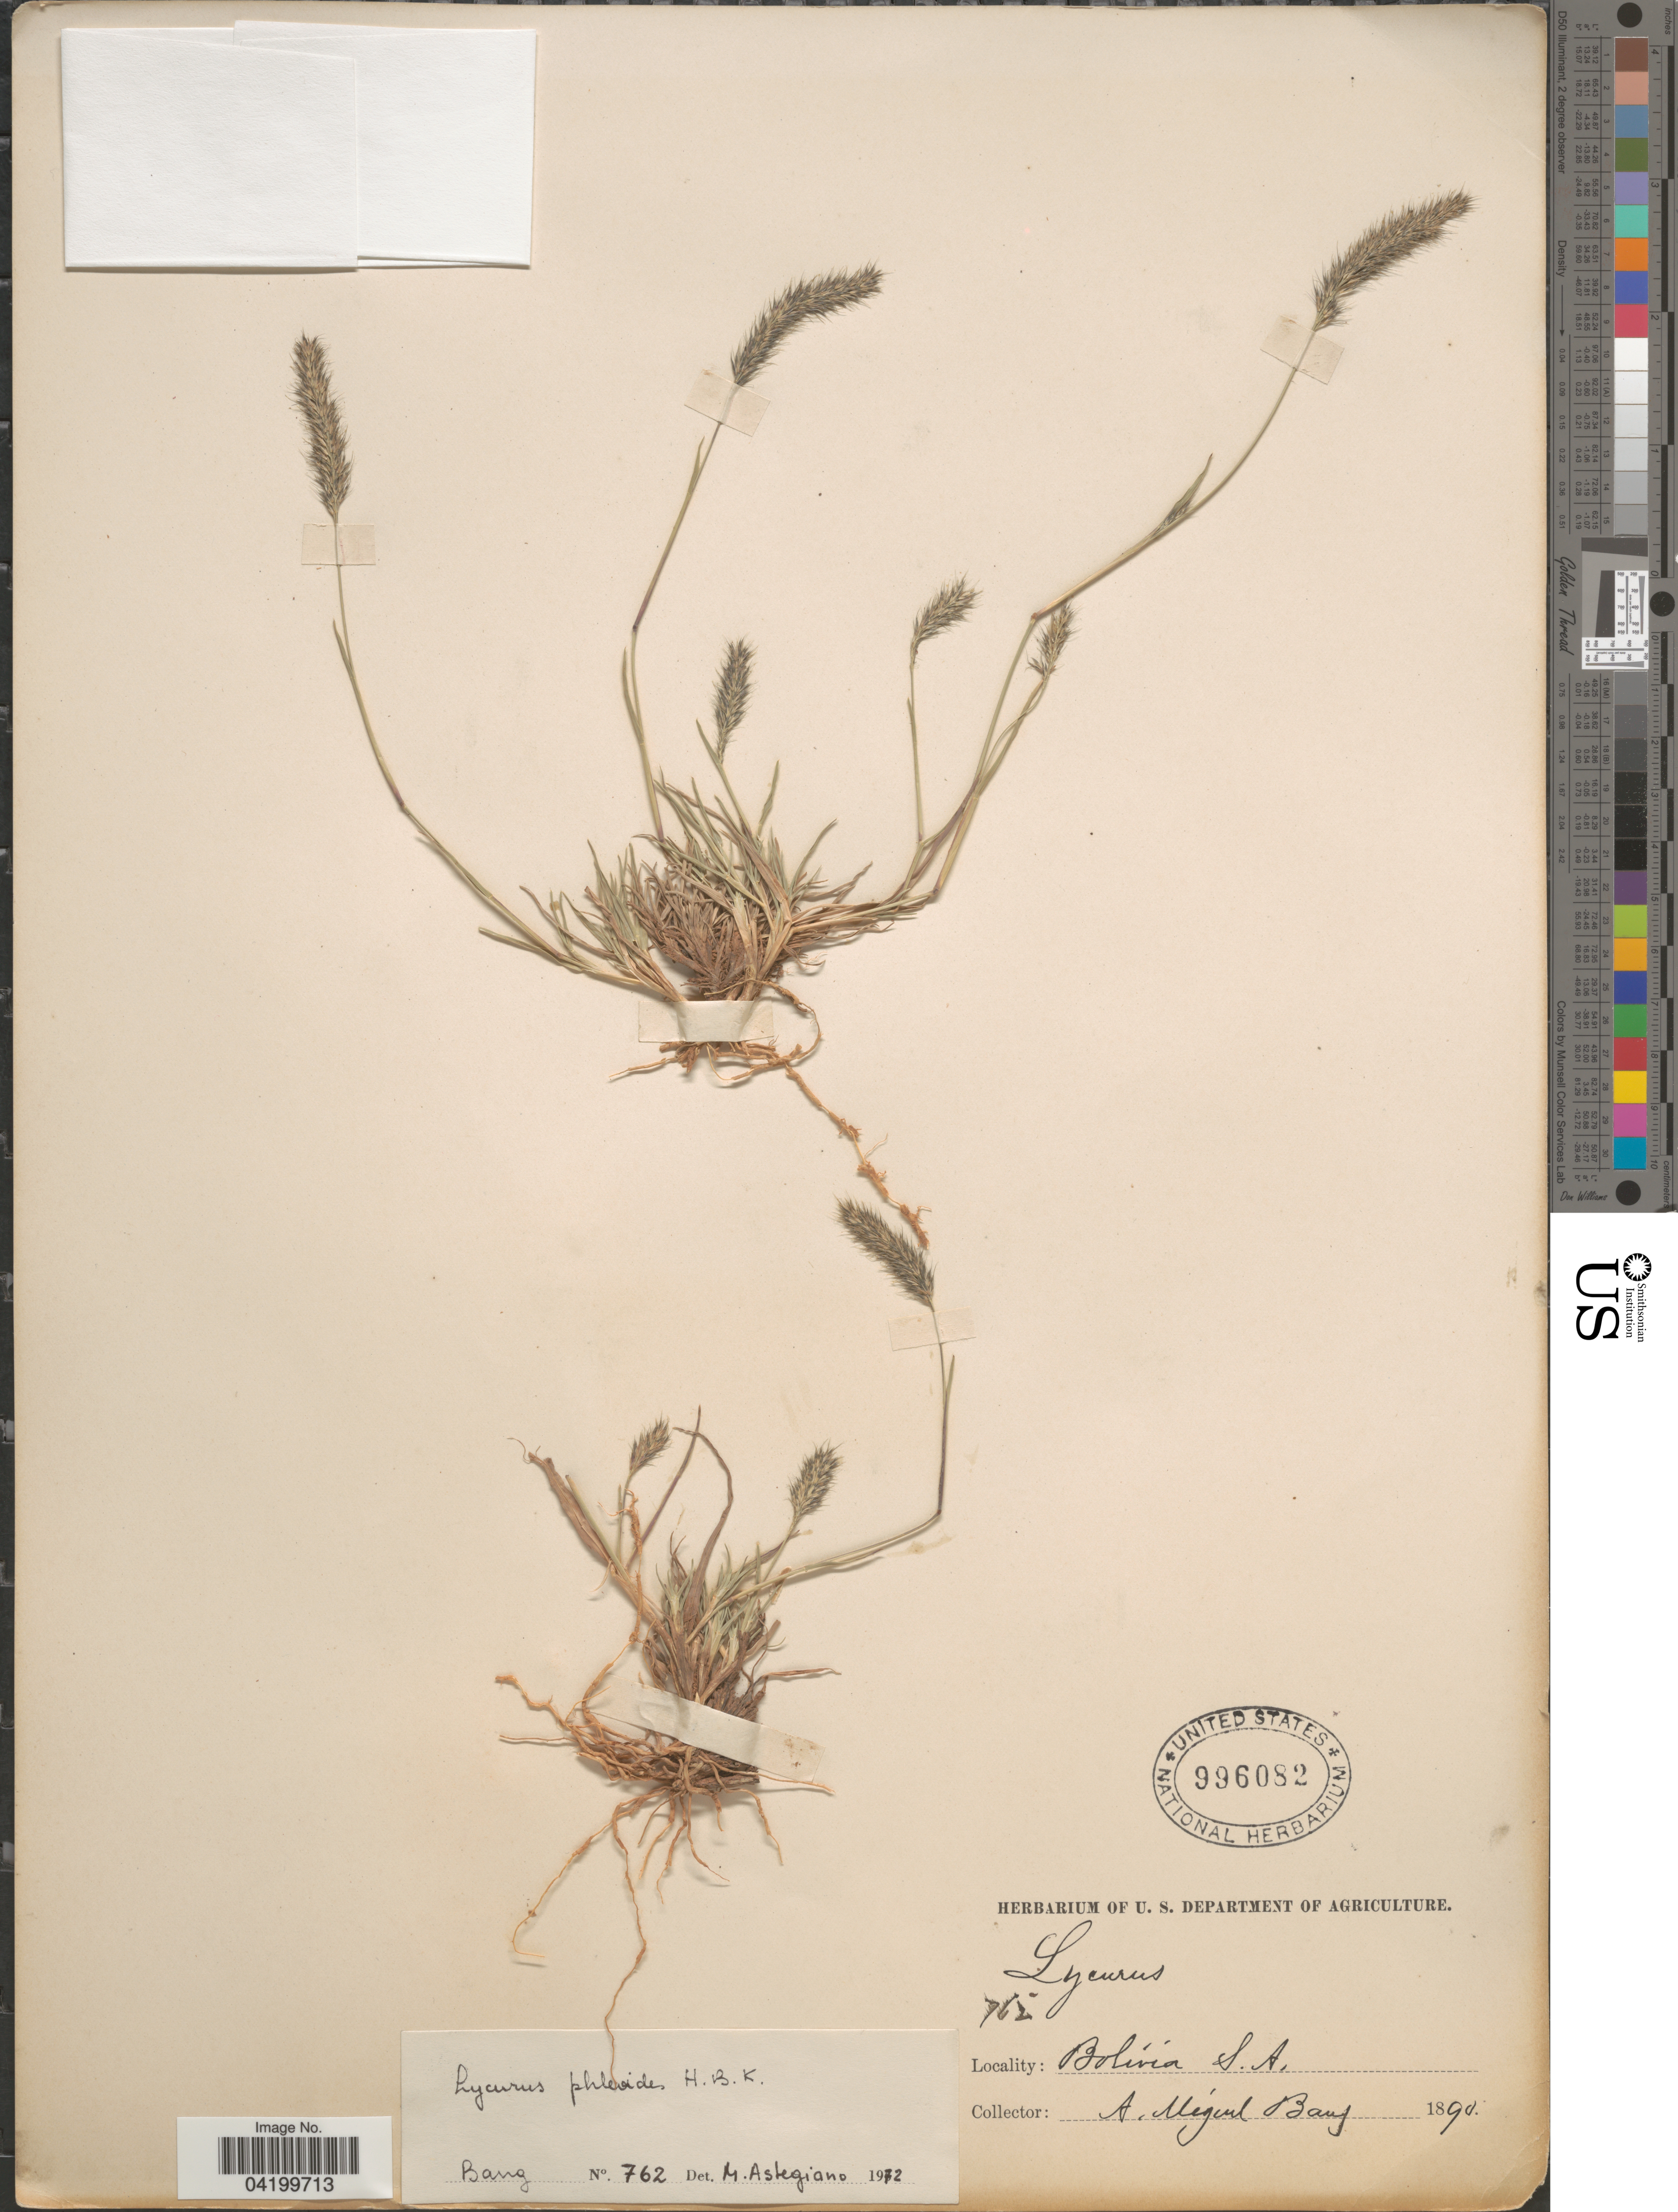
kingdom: Plantae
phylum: Tracheophyta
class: Liliopsida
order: Poales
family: Poaceae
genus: Muhlenbergia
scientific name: Muhlenbergia phleoides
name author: (Kunth) Columbus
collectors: M. Bang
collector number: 762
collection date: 1890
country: Bolivia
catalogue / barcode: US 996082